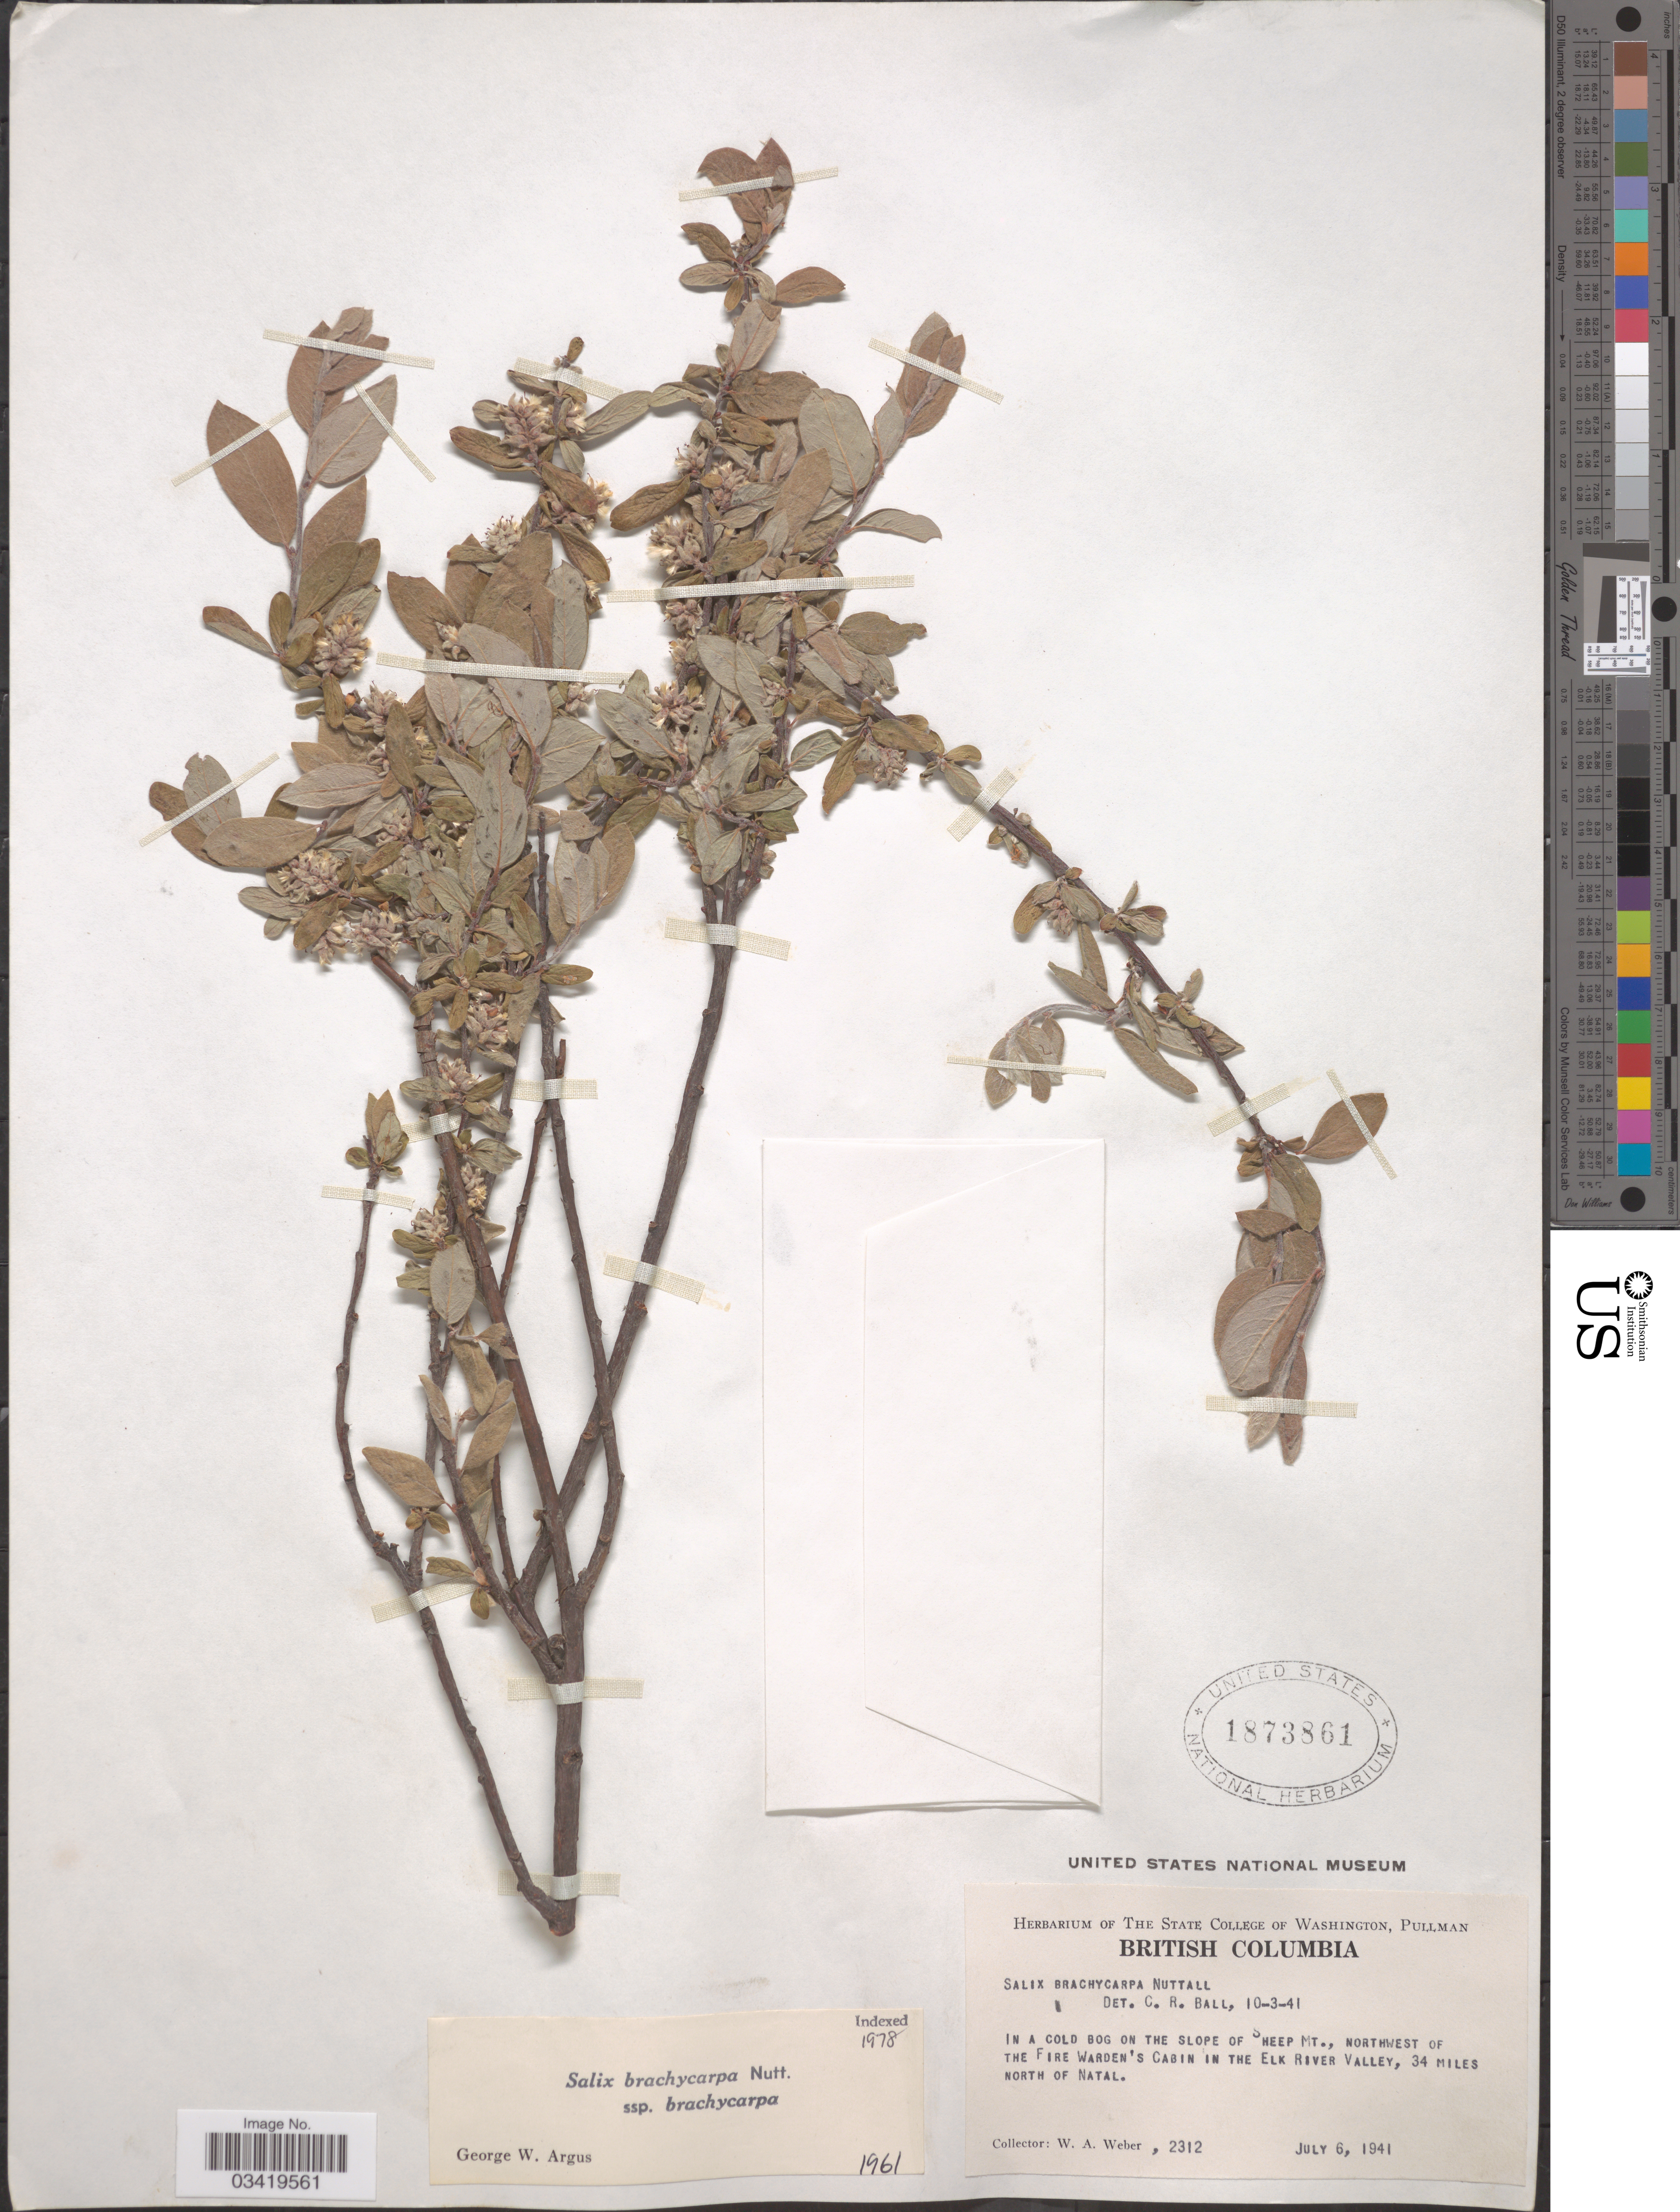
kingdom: Plantae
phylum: Tracheophyta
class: Magnoliopsida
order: Malpighiales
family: Salicaceae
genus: Salix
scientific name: Salix brachycarpa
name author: Nutt.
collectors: W. A. Weber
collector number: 2312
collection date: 1941-07-06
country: Canada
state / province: British Columbia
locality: On the slope of Sheep Mt., northwest of the Fire Warden's Cabin in the Elk River Valley, 34 miles north of Natal.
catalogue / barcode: US 1873861